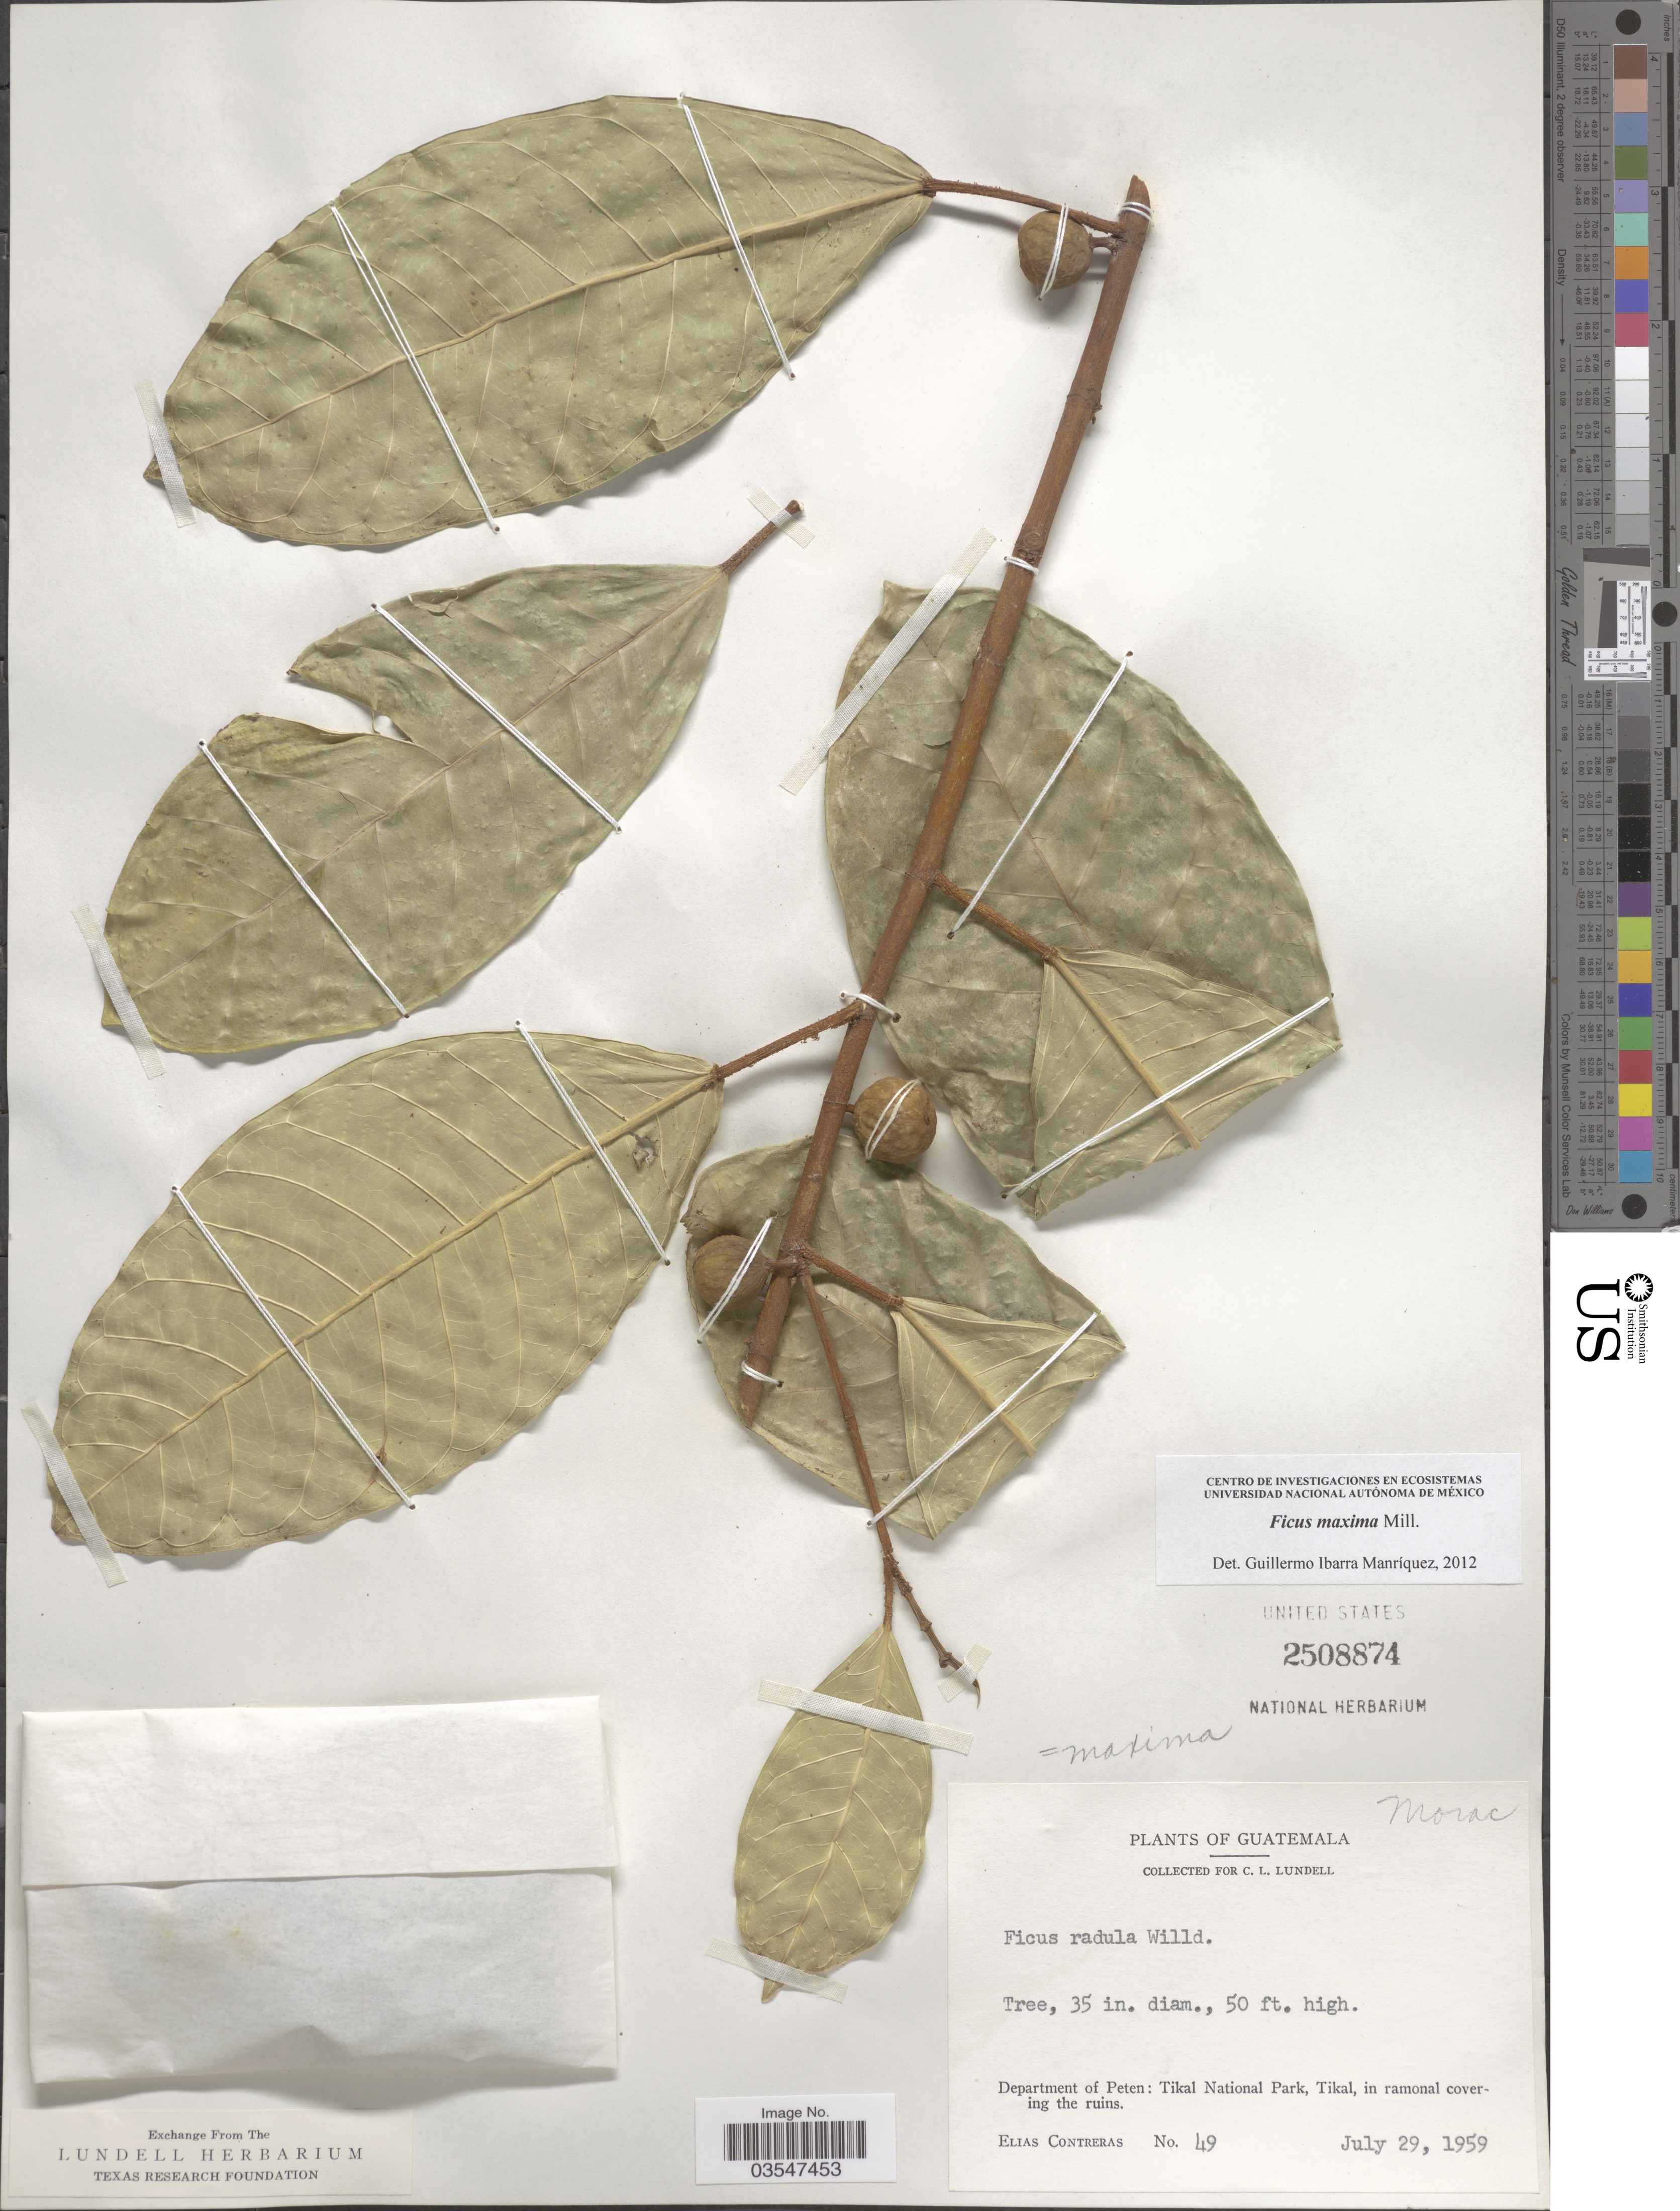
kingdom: Plantae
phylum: Tracheophyta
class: Magnoliopsida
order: Rosales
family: Moraceae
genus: Ficus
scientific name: Ficus maxima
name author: Mill.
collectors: E. W. Nelson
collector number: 4342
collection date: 1897-06-06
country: Mexico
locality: San Blas, Tepic.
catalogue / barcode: US 327144